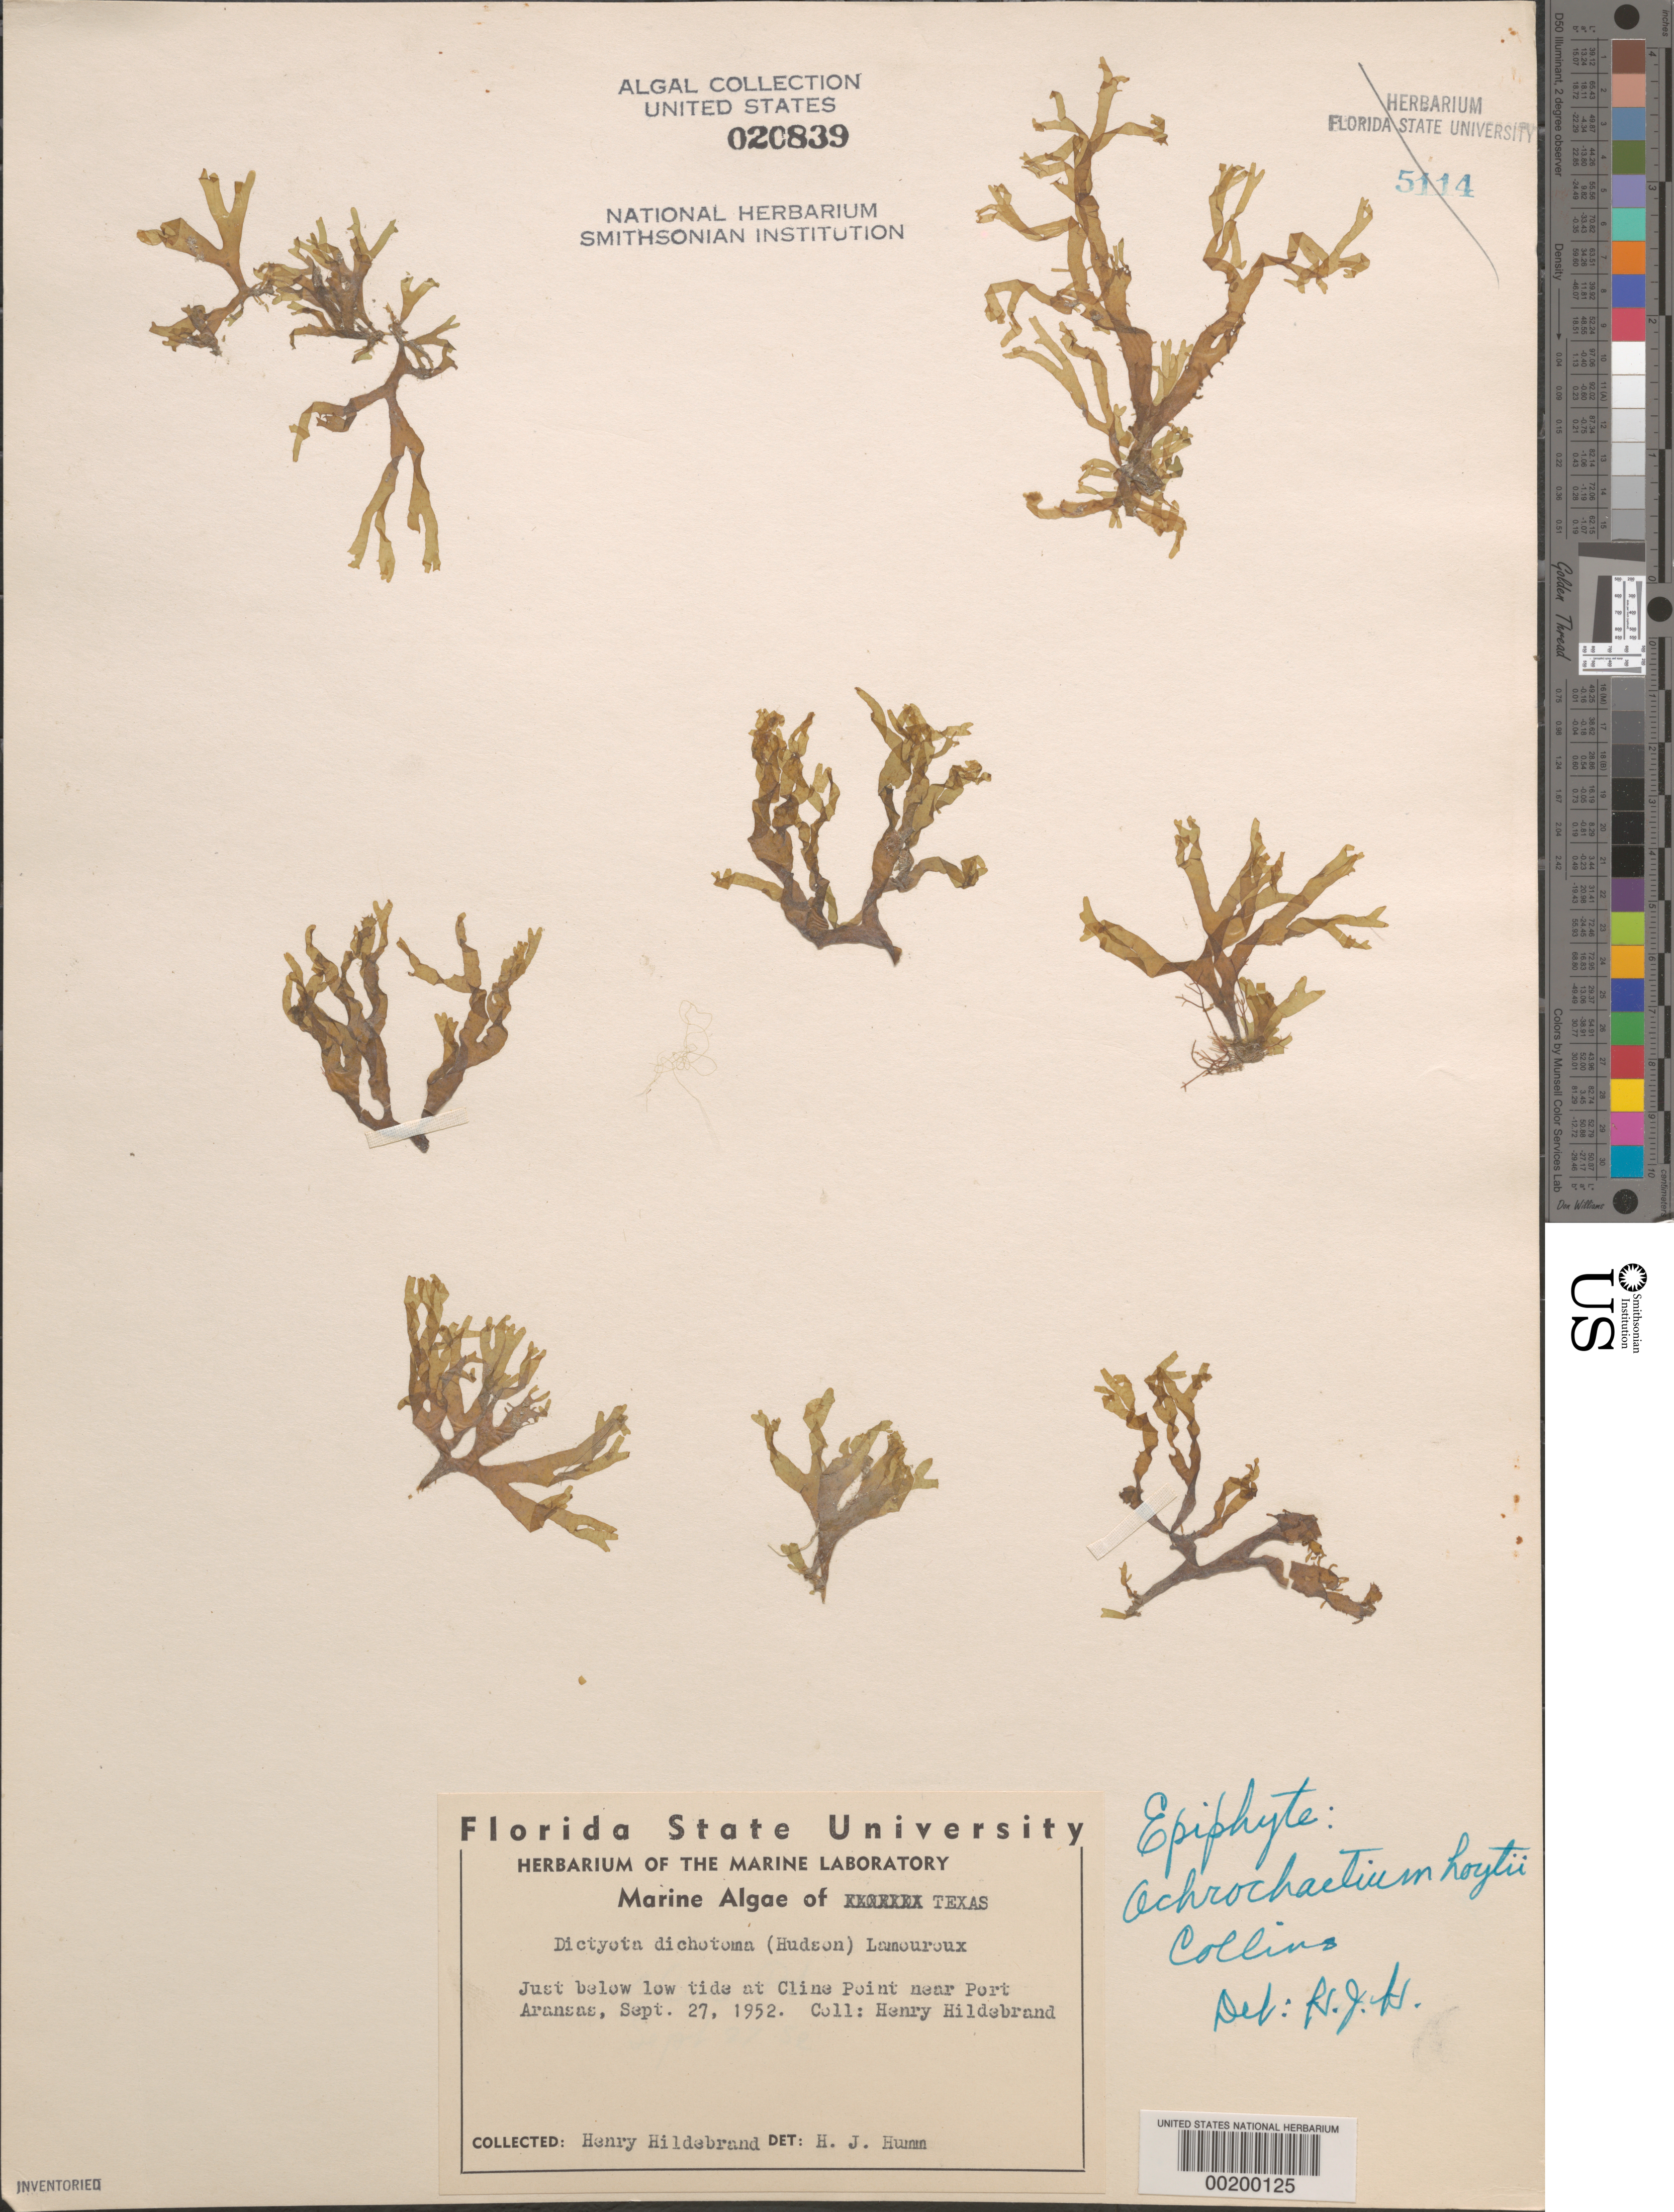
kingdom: Chromista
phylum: Ochrophyta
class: Phaeophyceae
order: Dictyotales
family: Dictyotaceae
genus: Dictyota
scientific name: Dictyota dichotoma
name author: (Huds.) J.V.Lamouroux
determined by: Humm, Harold J.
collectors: H. Hildebrand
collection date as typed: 27 Sep 1952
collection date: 1952-09-27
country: United States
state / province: Texas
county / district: Nueces County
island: Mustang Island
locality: Cline Point near Port Aransas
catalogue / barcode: US 20839